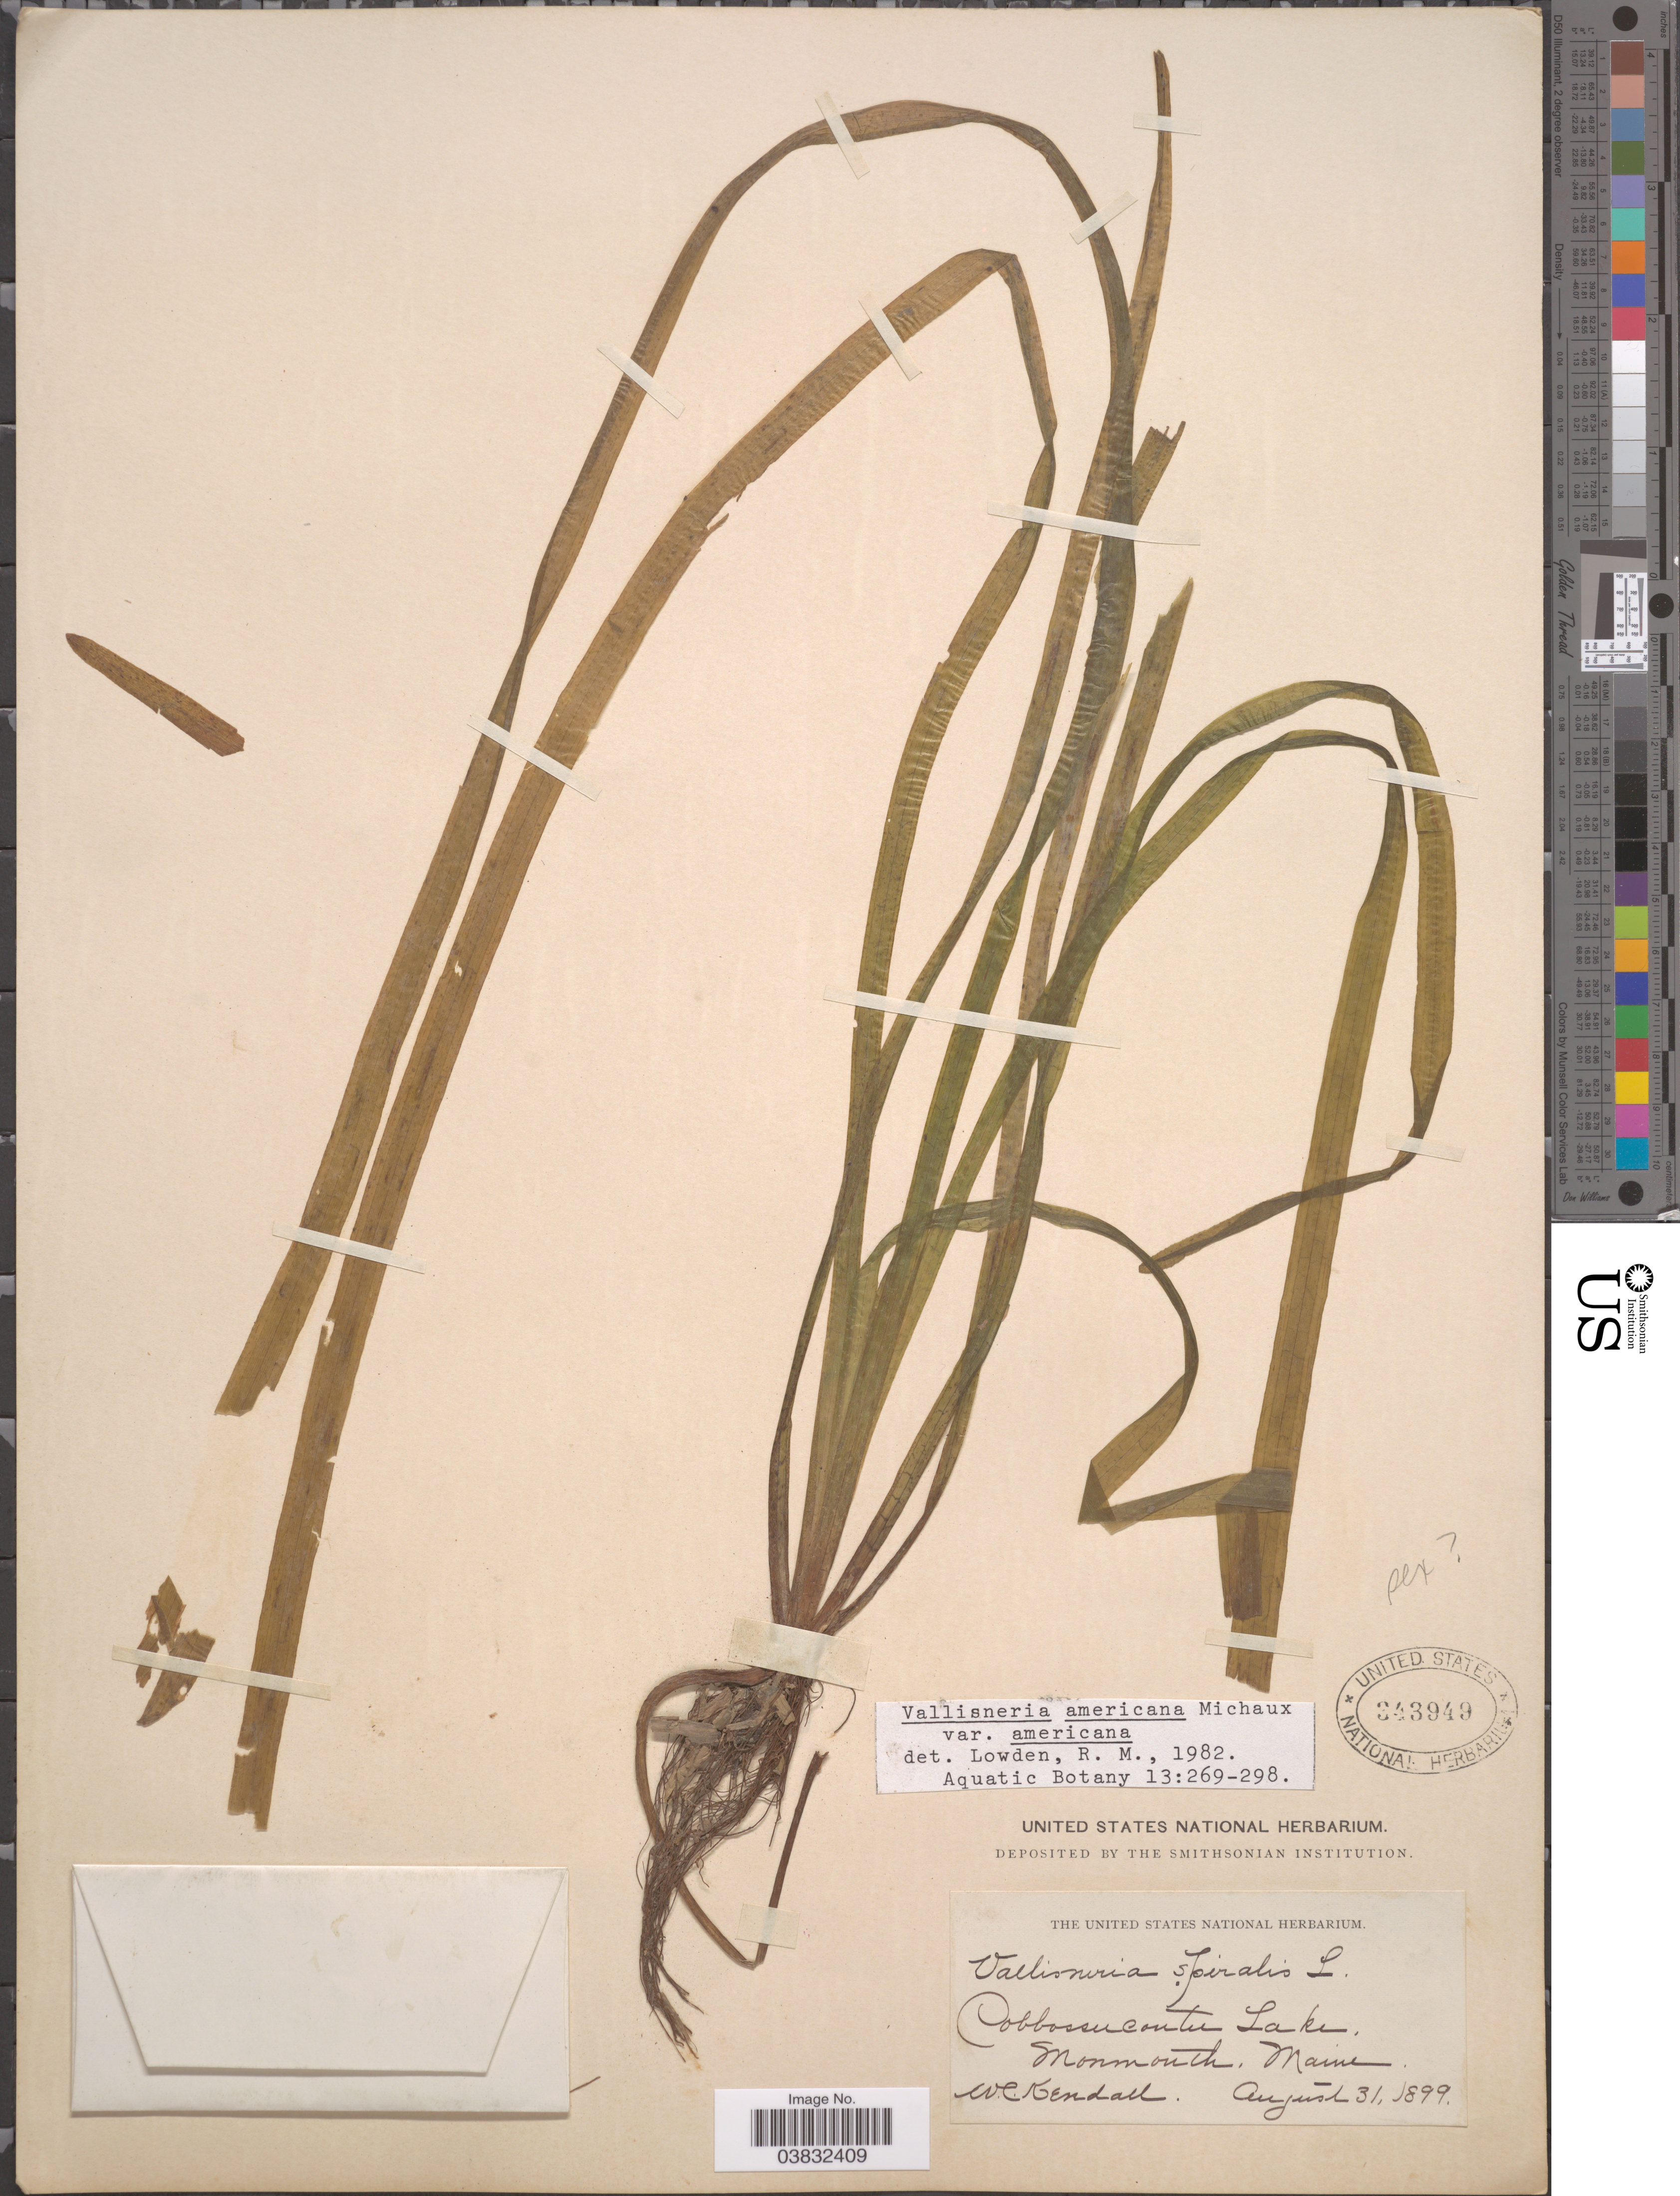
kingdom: Plantae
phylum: Tracheophyta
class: Liliopsida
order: Alismatales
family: Hydrocharitaceae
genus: Vallisneria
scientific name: Vallisneria americana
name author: Michx.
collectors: W. Kendall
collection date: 1899-08-31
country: United States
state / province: Maine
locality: Cobbosseecontee Lake, Monmouth.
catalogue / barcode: US 343949